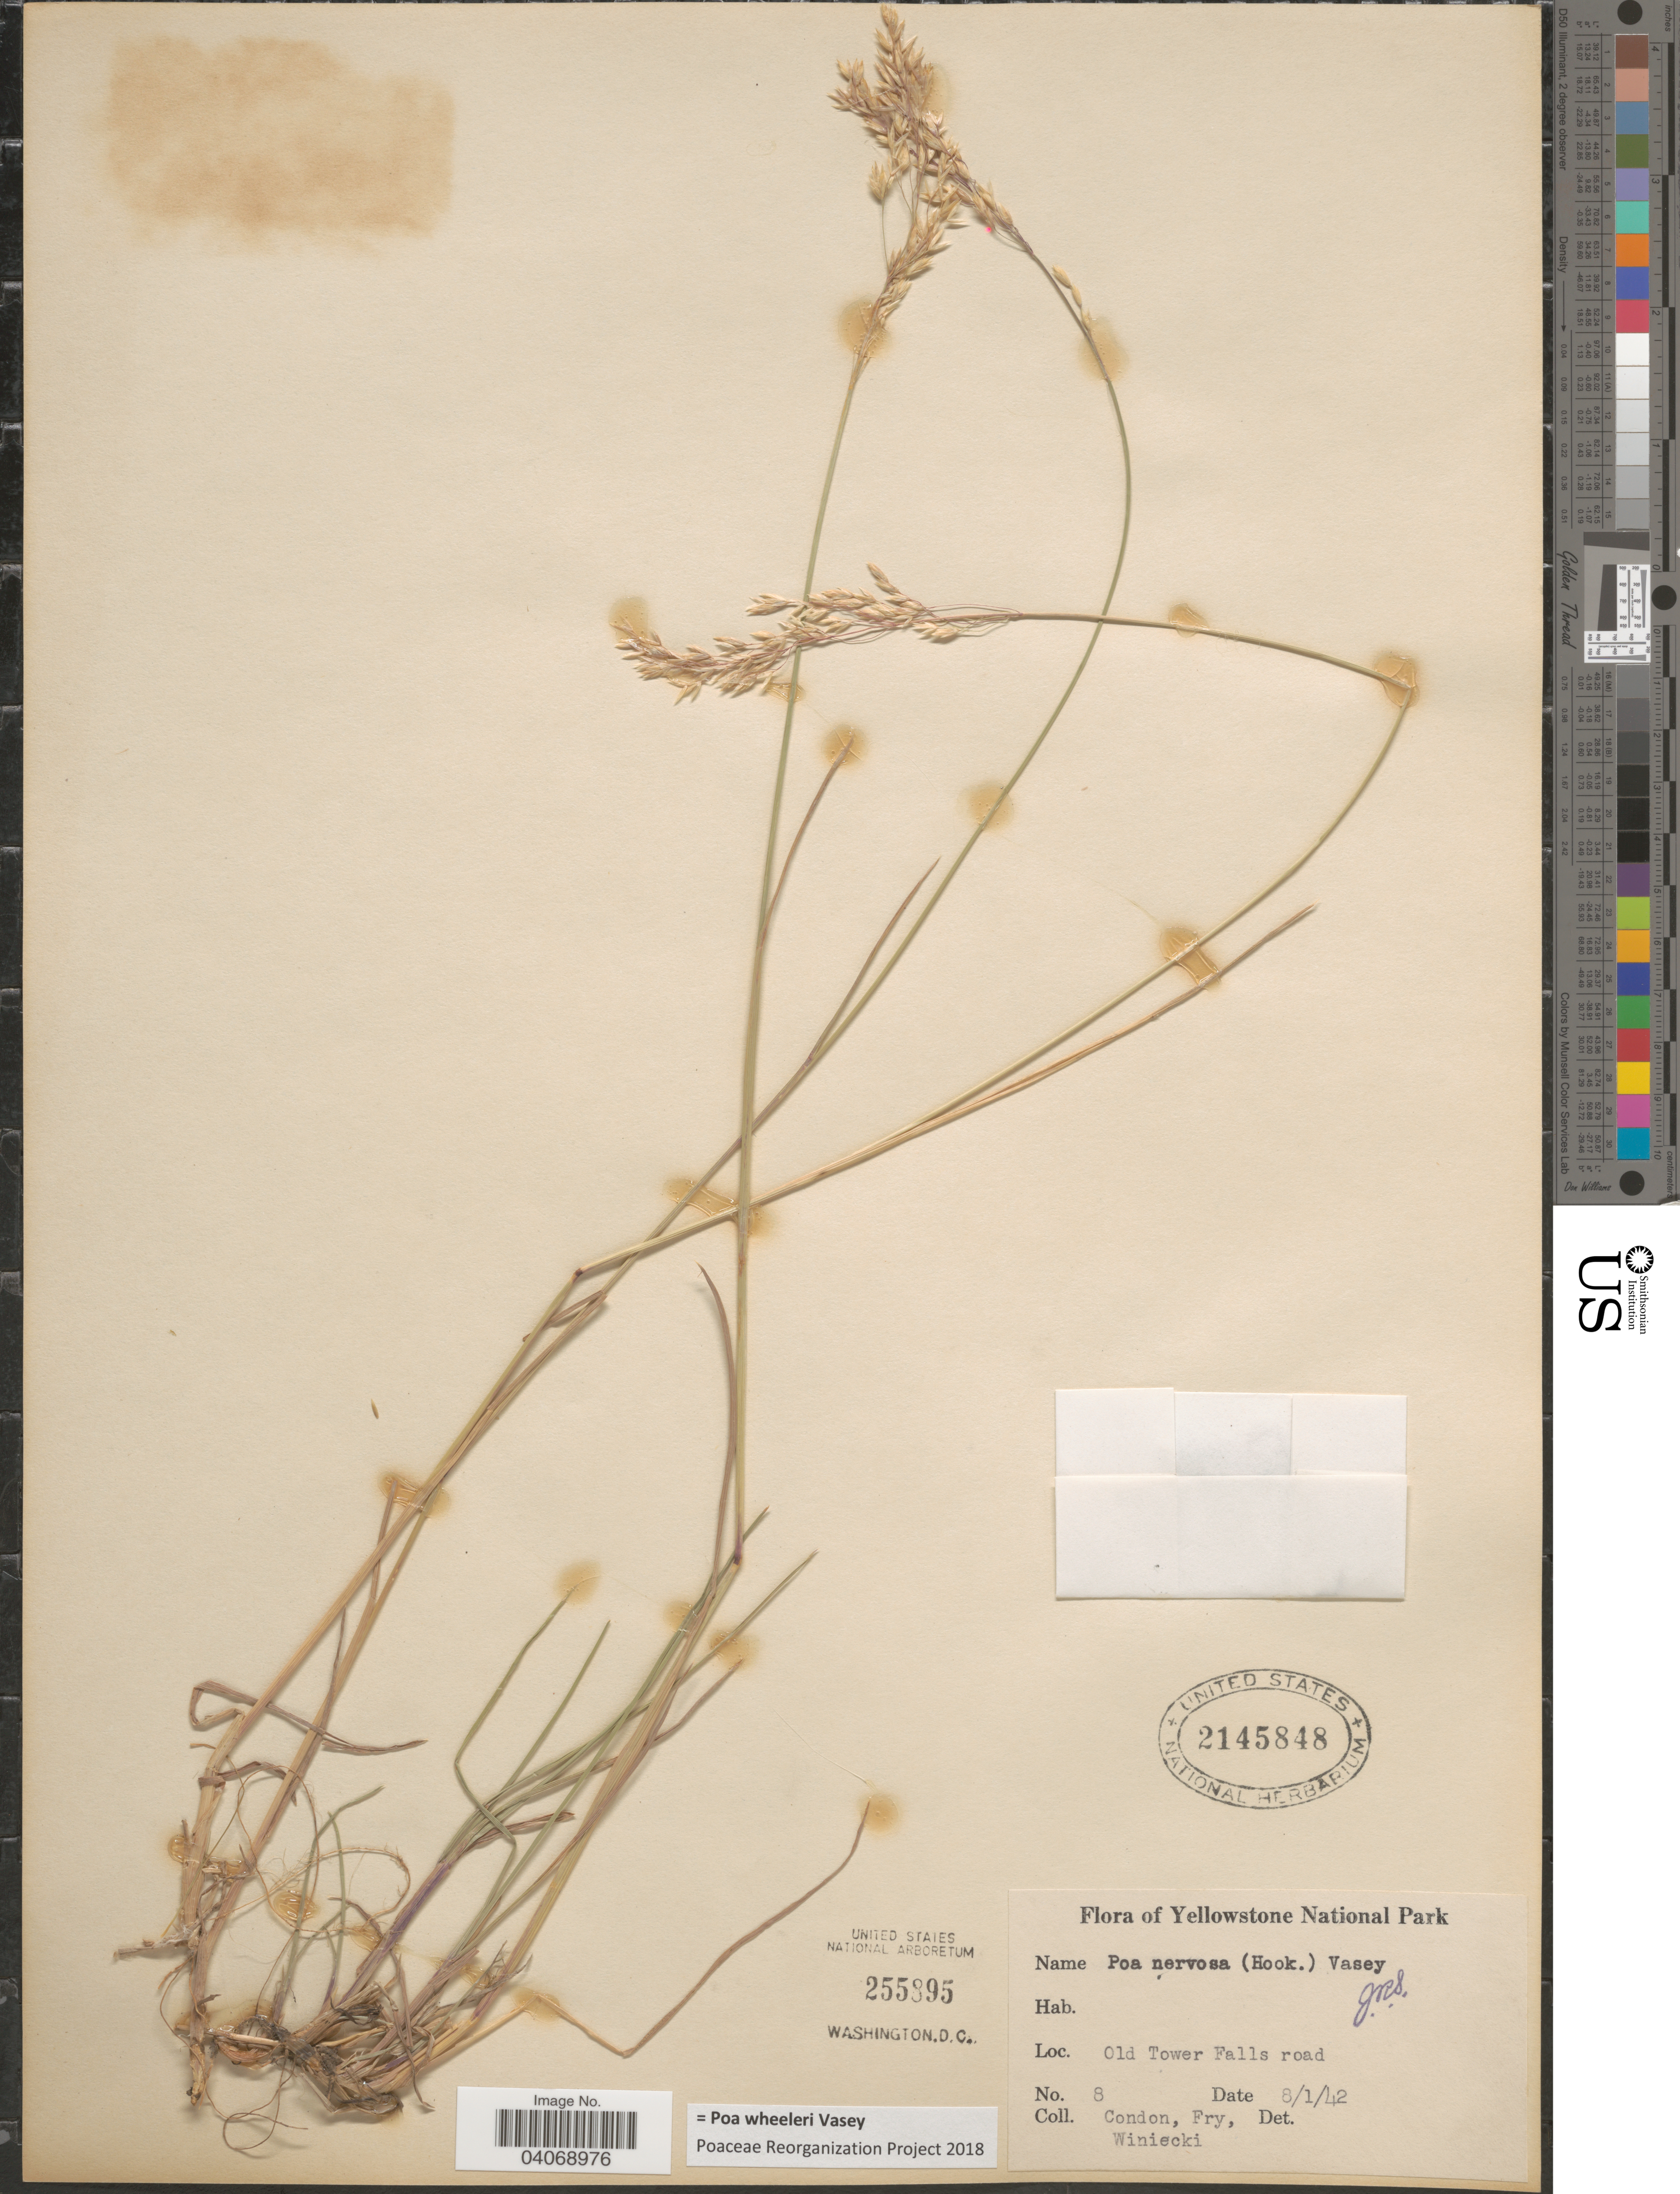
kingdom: Plantae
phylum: Tracheophyta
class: Liliopsida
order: Poales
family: Poaceae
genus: Poa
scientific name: Poa wheeleri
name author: Vasey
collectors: Condon, -. Fry & Winiecki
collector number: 8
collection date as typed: Transcribed d/m/y: 1/8/42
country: United States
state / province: Wyoming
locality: Old Tower Falls road. Yellowstone National Park.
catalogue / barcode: US 2145848